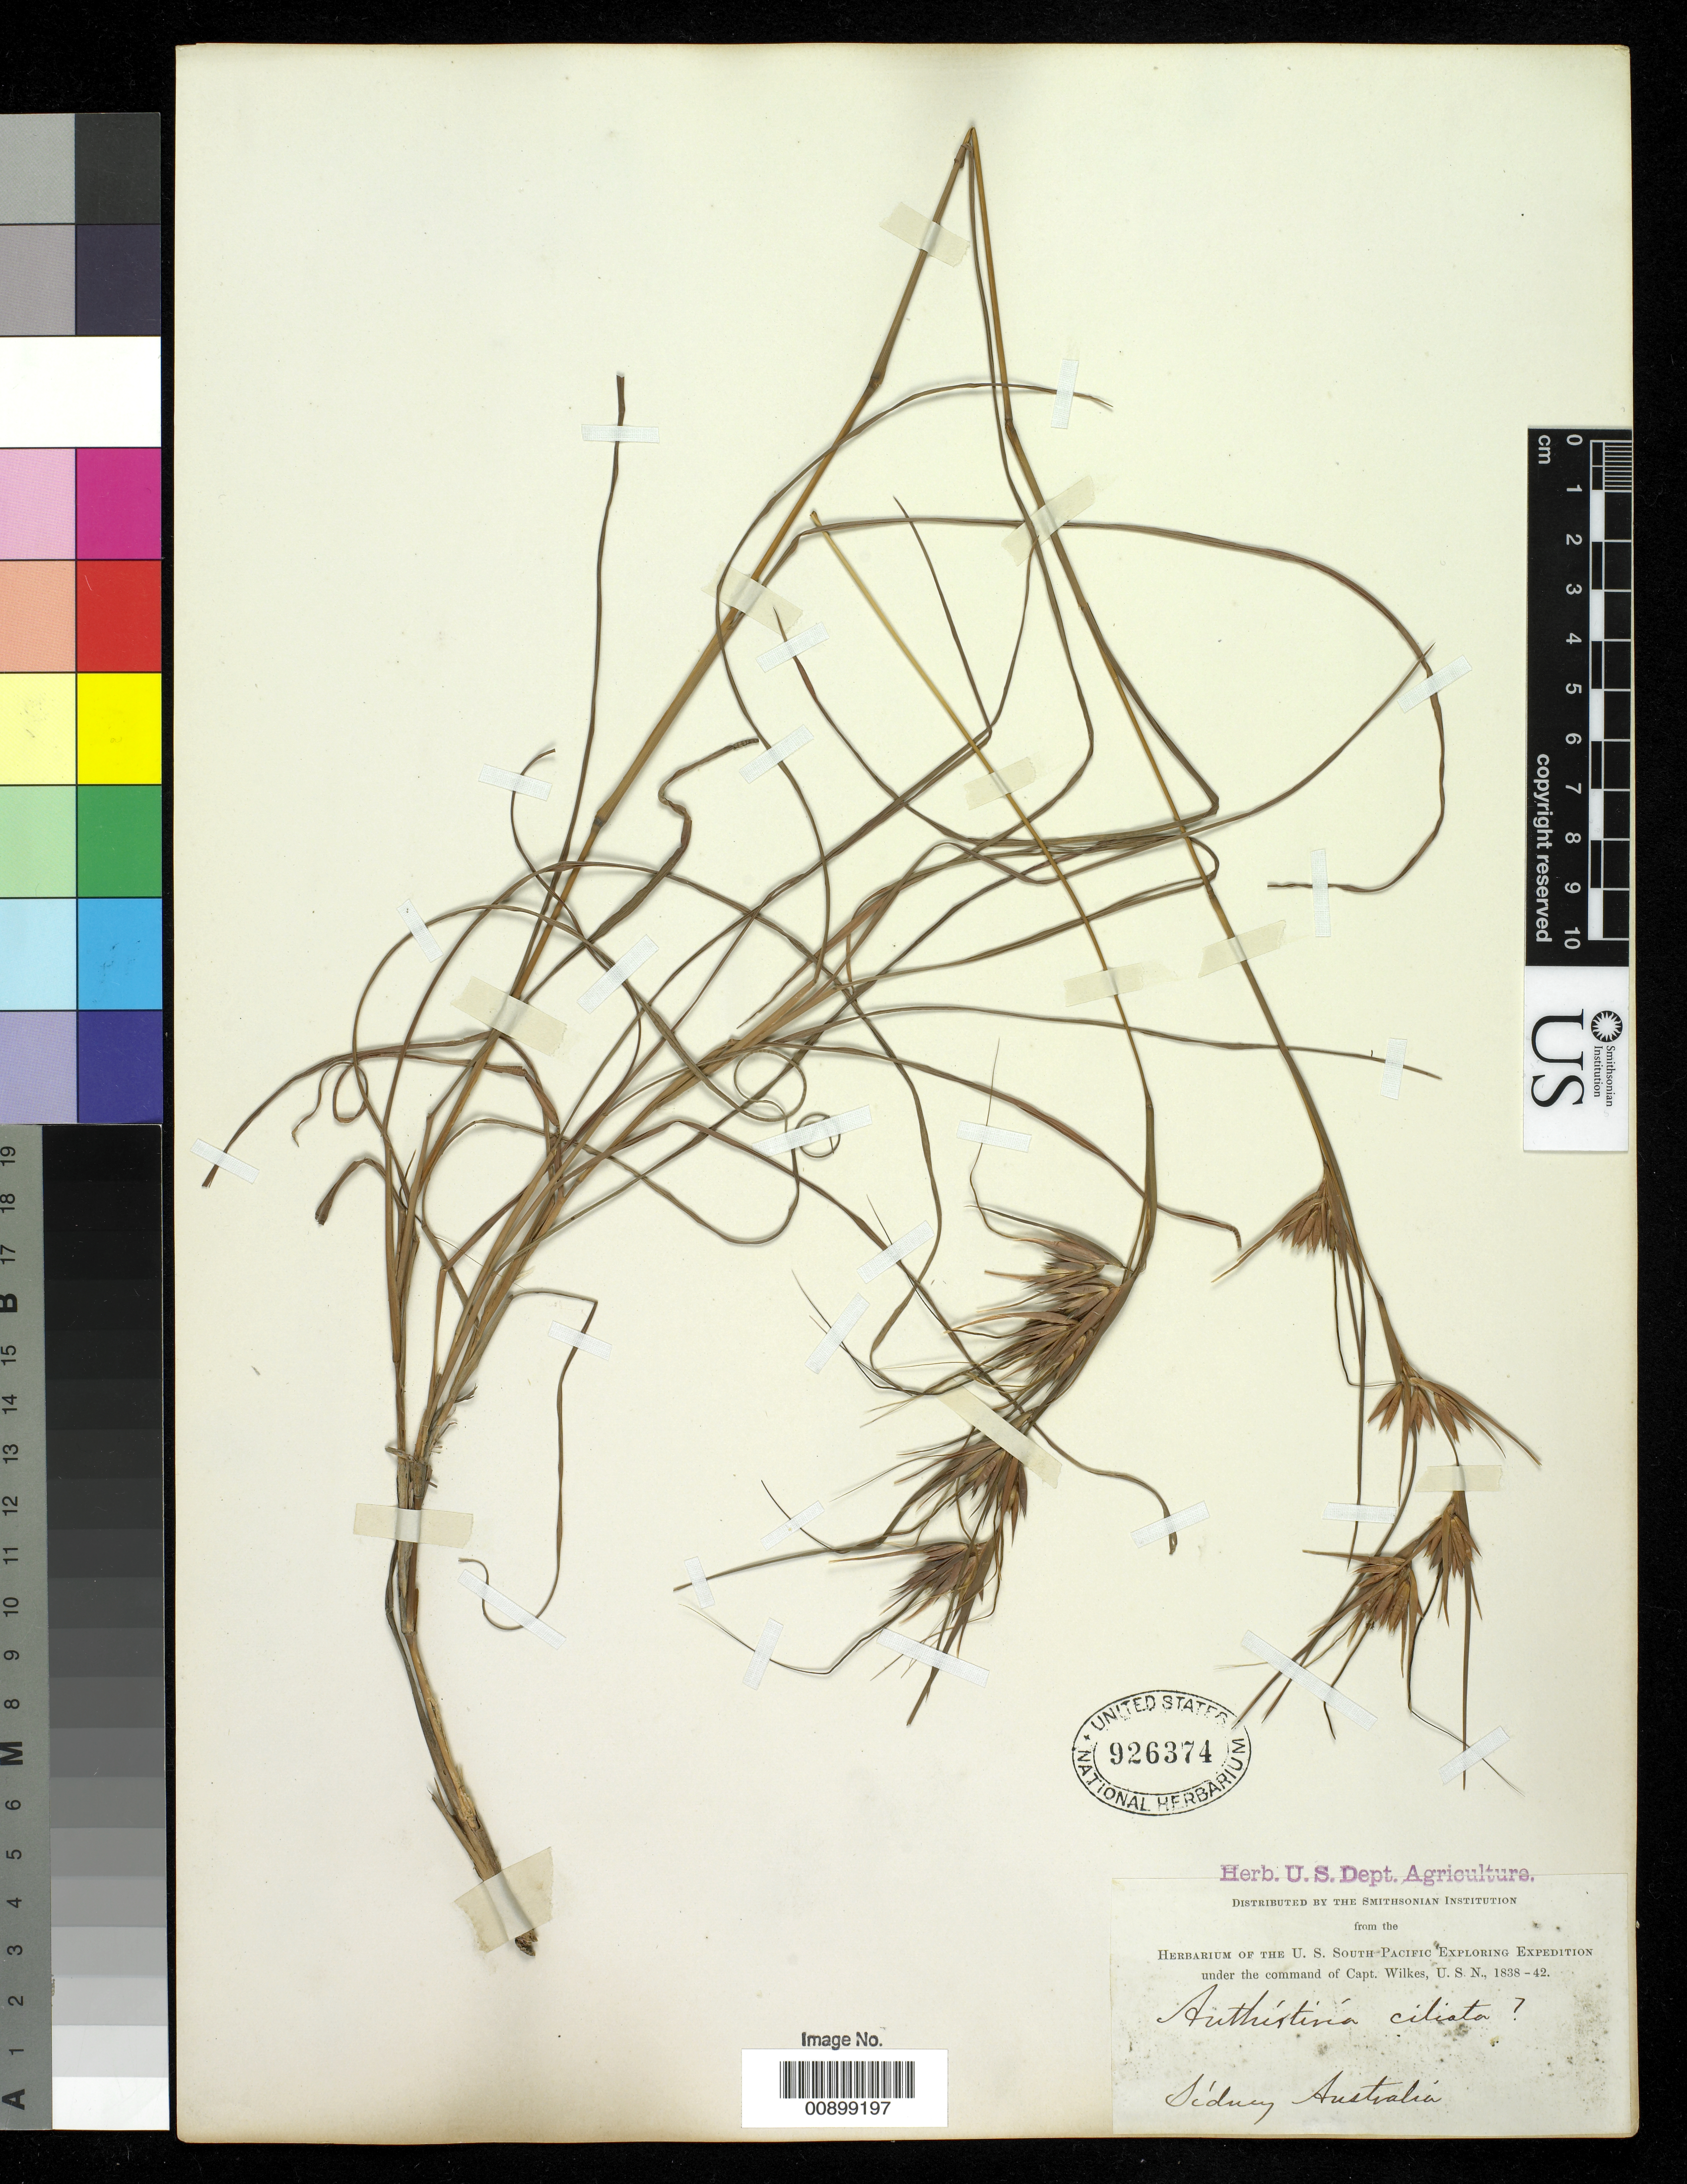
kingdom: Plantae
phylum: Tracheophyta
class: Liliopsida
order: Poales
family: Poaceae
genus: Themeda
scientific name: Themeda quadrivalvis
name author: (L.) Kuntze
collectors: Wilkes Explor. Exped.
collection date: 1838/1842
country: Australia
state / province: New South Wales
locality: Sydney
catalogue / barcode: US 926374